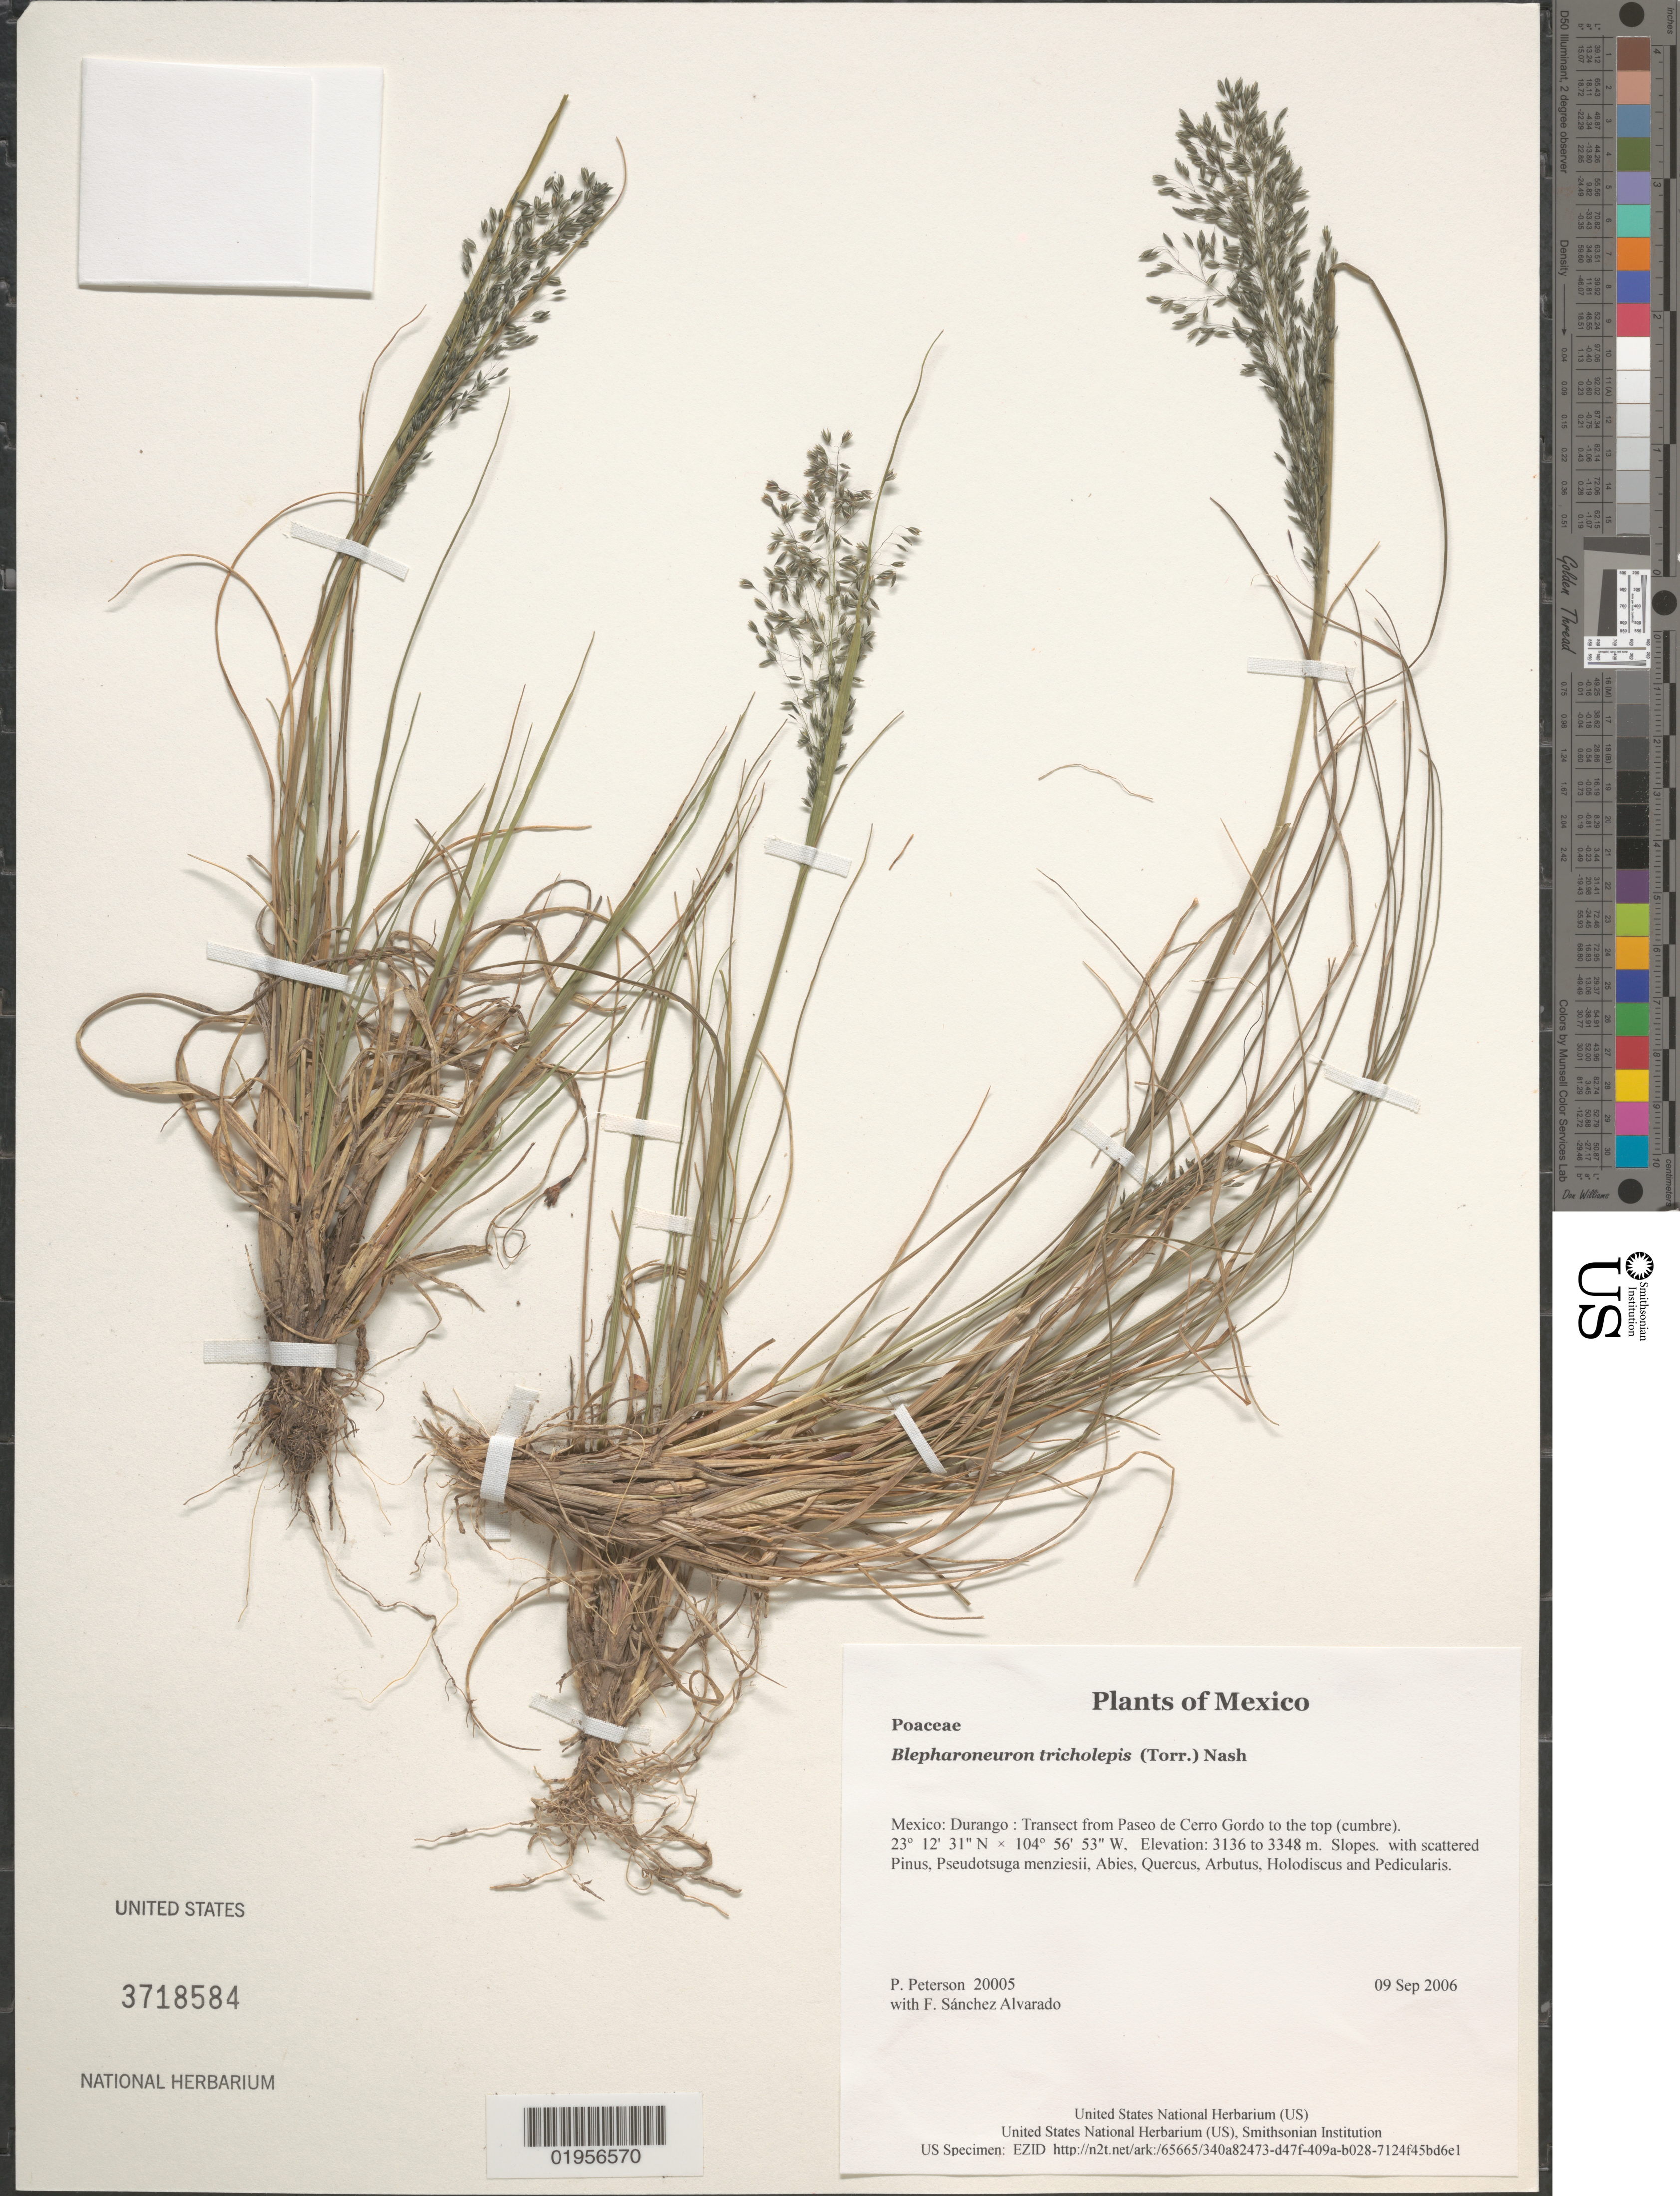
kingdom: Plantae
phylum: Tracheophyta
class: Liliopsida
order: Poales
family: Poaceae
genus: Blepharoneuron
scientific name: Blepharoneuron tricholepis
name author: (Torr.) Nash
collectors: P. M. Peterson & F. Sánchez Alvarado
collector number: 20005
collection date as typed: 09 Sep 2006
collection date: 2006-09-09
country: Mexico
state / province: Durango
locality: Transect from Paseo de Cerro Gordo to the top (cumbre).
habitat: Slopes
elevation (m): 3136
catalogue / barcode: US 3718584